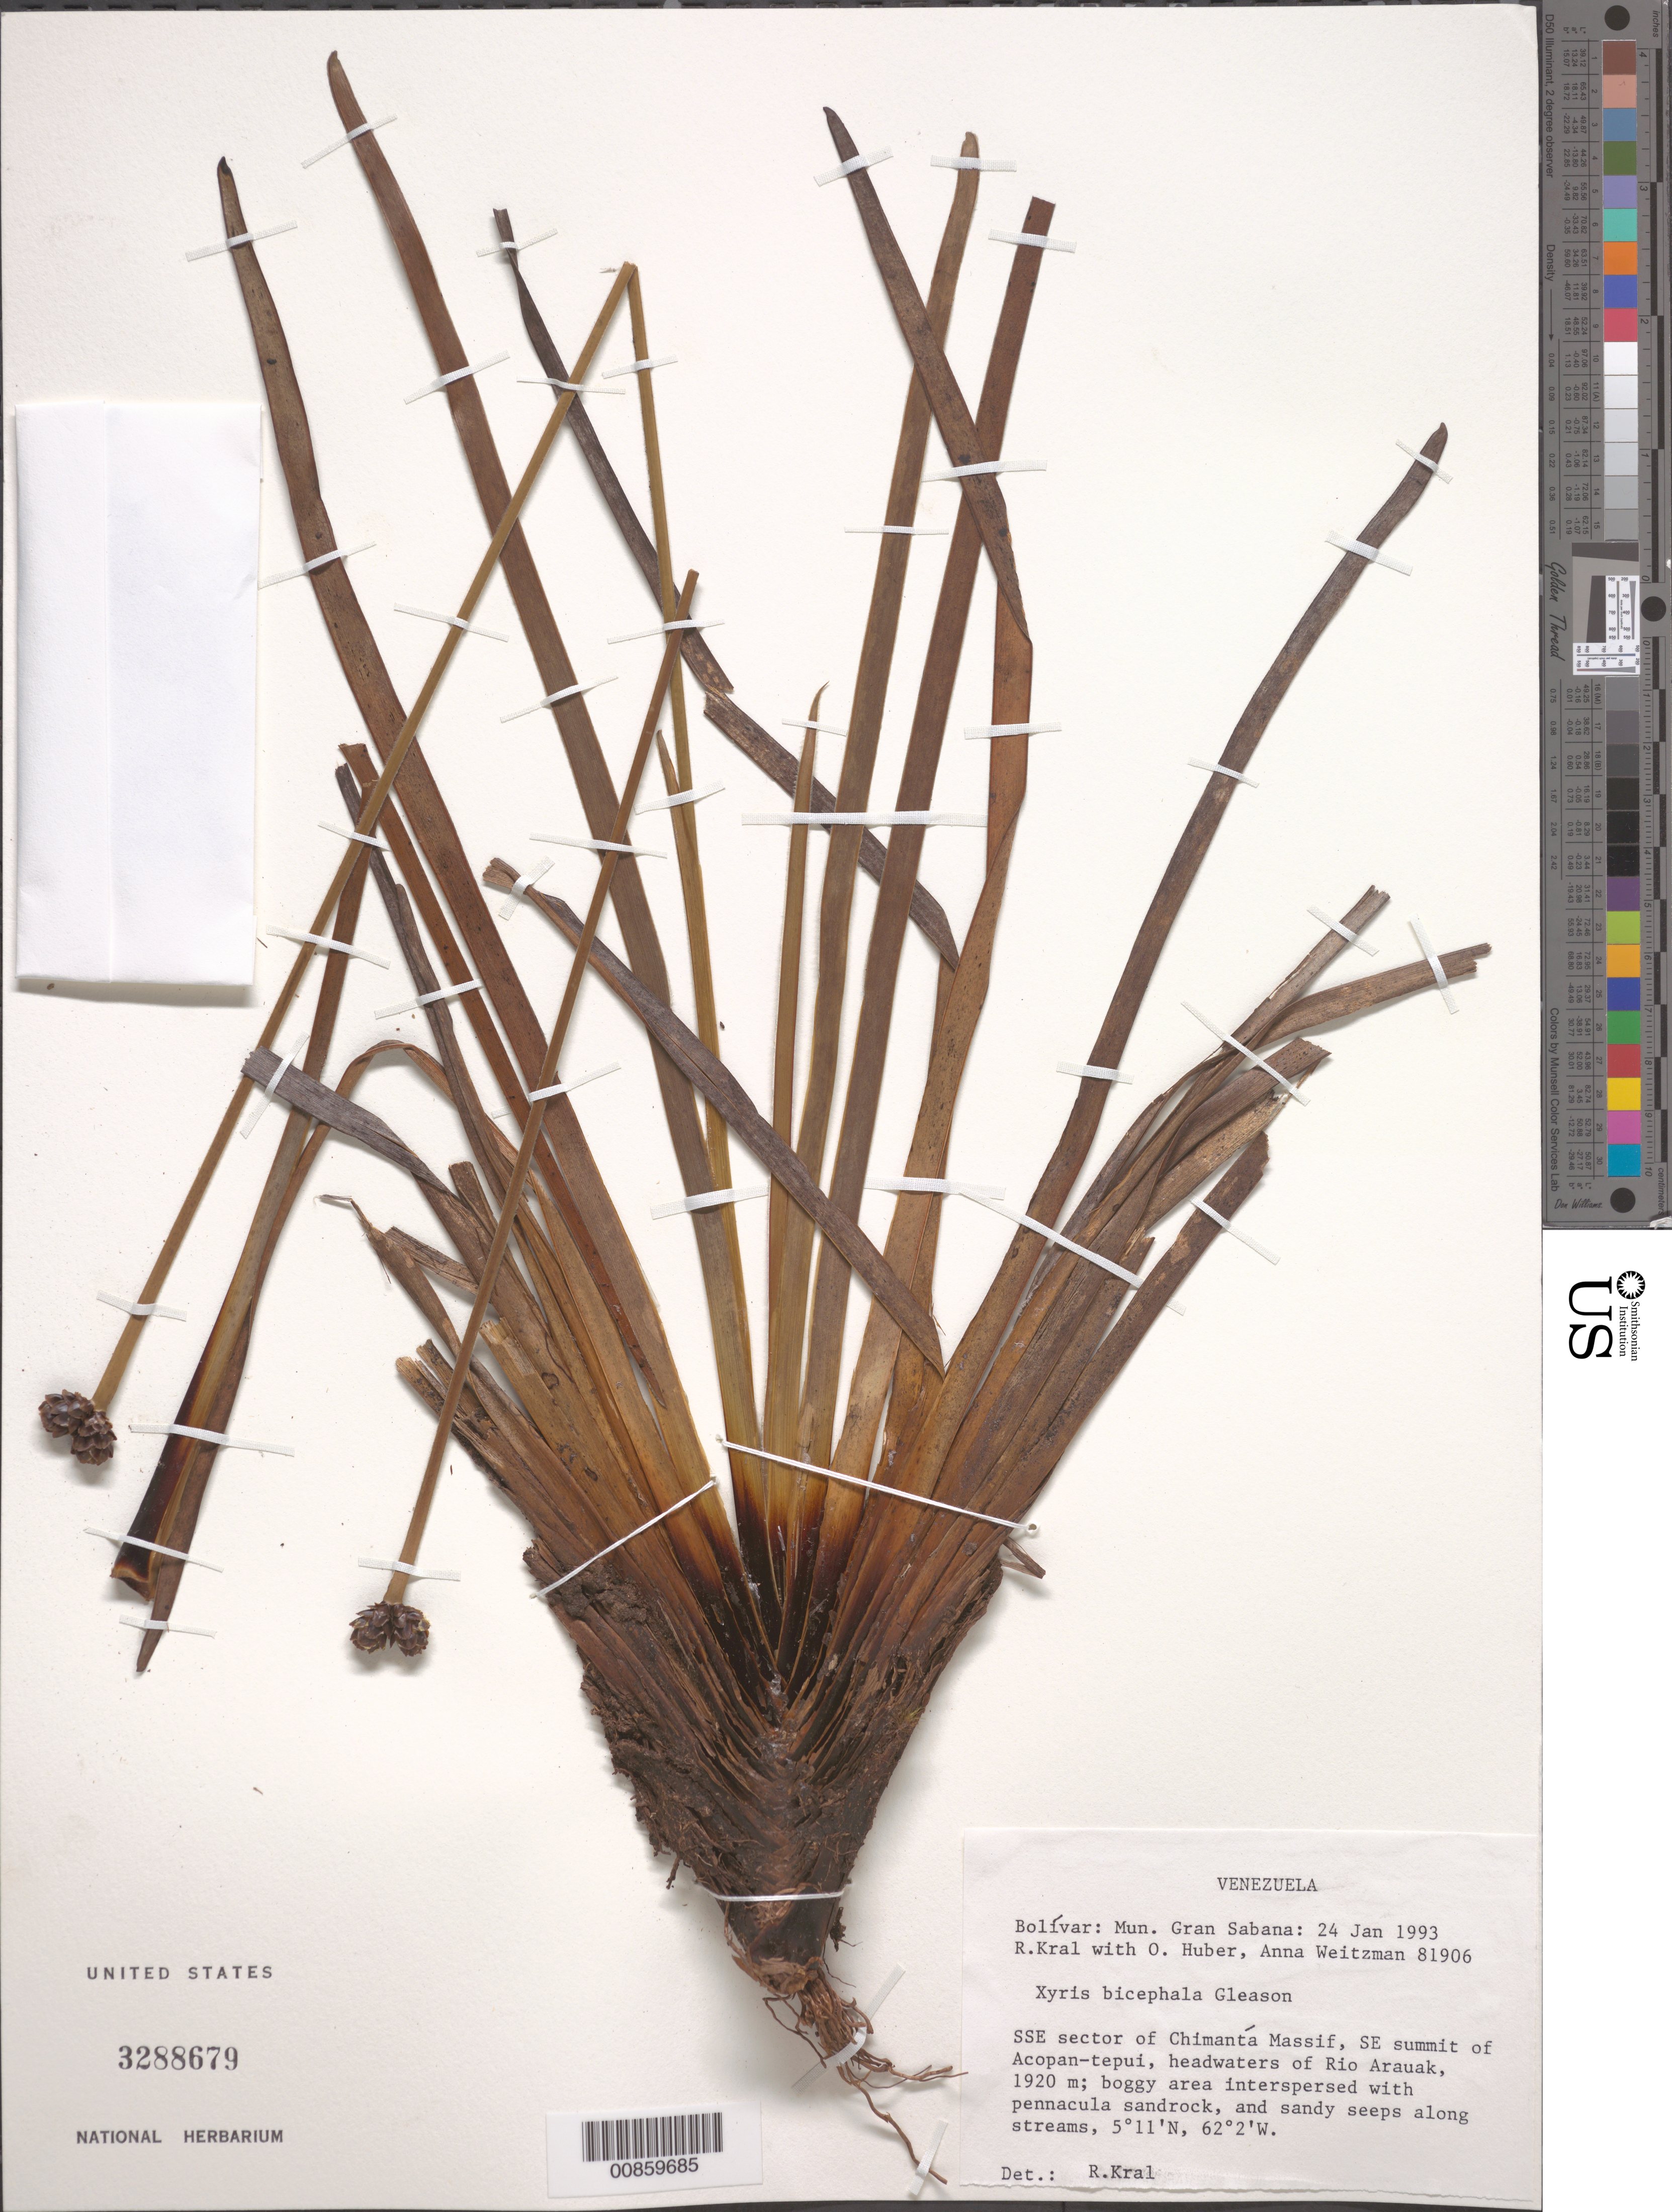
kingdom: Plantae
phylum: Tracheophyta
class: Liliopsida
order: Poales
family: Xyridaceae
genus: Xyris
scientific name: Xyris bicephala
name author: Gleason in Gleason & Killip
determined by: Kral, Robert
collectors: R. Kral, O. Huber & A. L. Weitzman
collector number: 81906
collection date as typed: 24-Jan-93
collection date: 1993-01-24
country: Venezuela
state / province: Bolívar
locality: Mun. Gran Sabana: Chimantá Massif, SSE sector. SE summit of Acopán-tepuí, headwaters of Río Arauák.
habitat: Boggy area interspersed with pennacula sandrock, and sandy seeps along streams.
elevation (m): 1920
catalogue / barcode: US 3288679